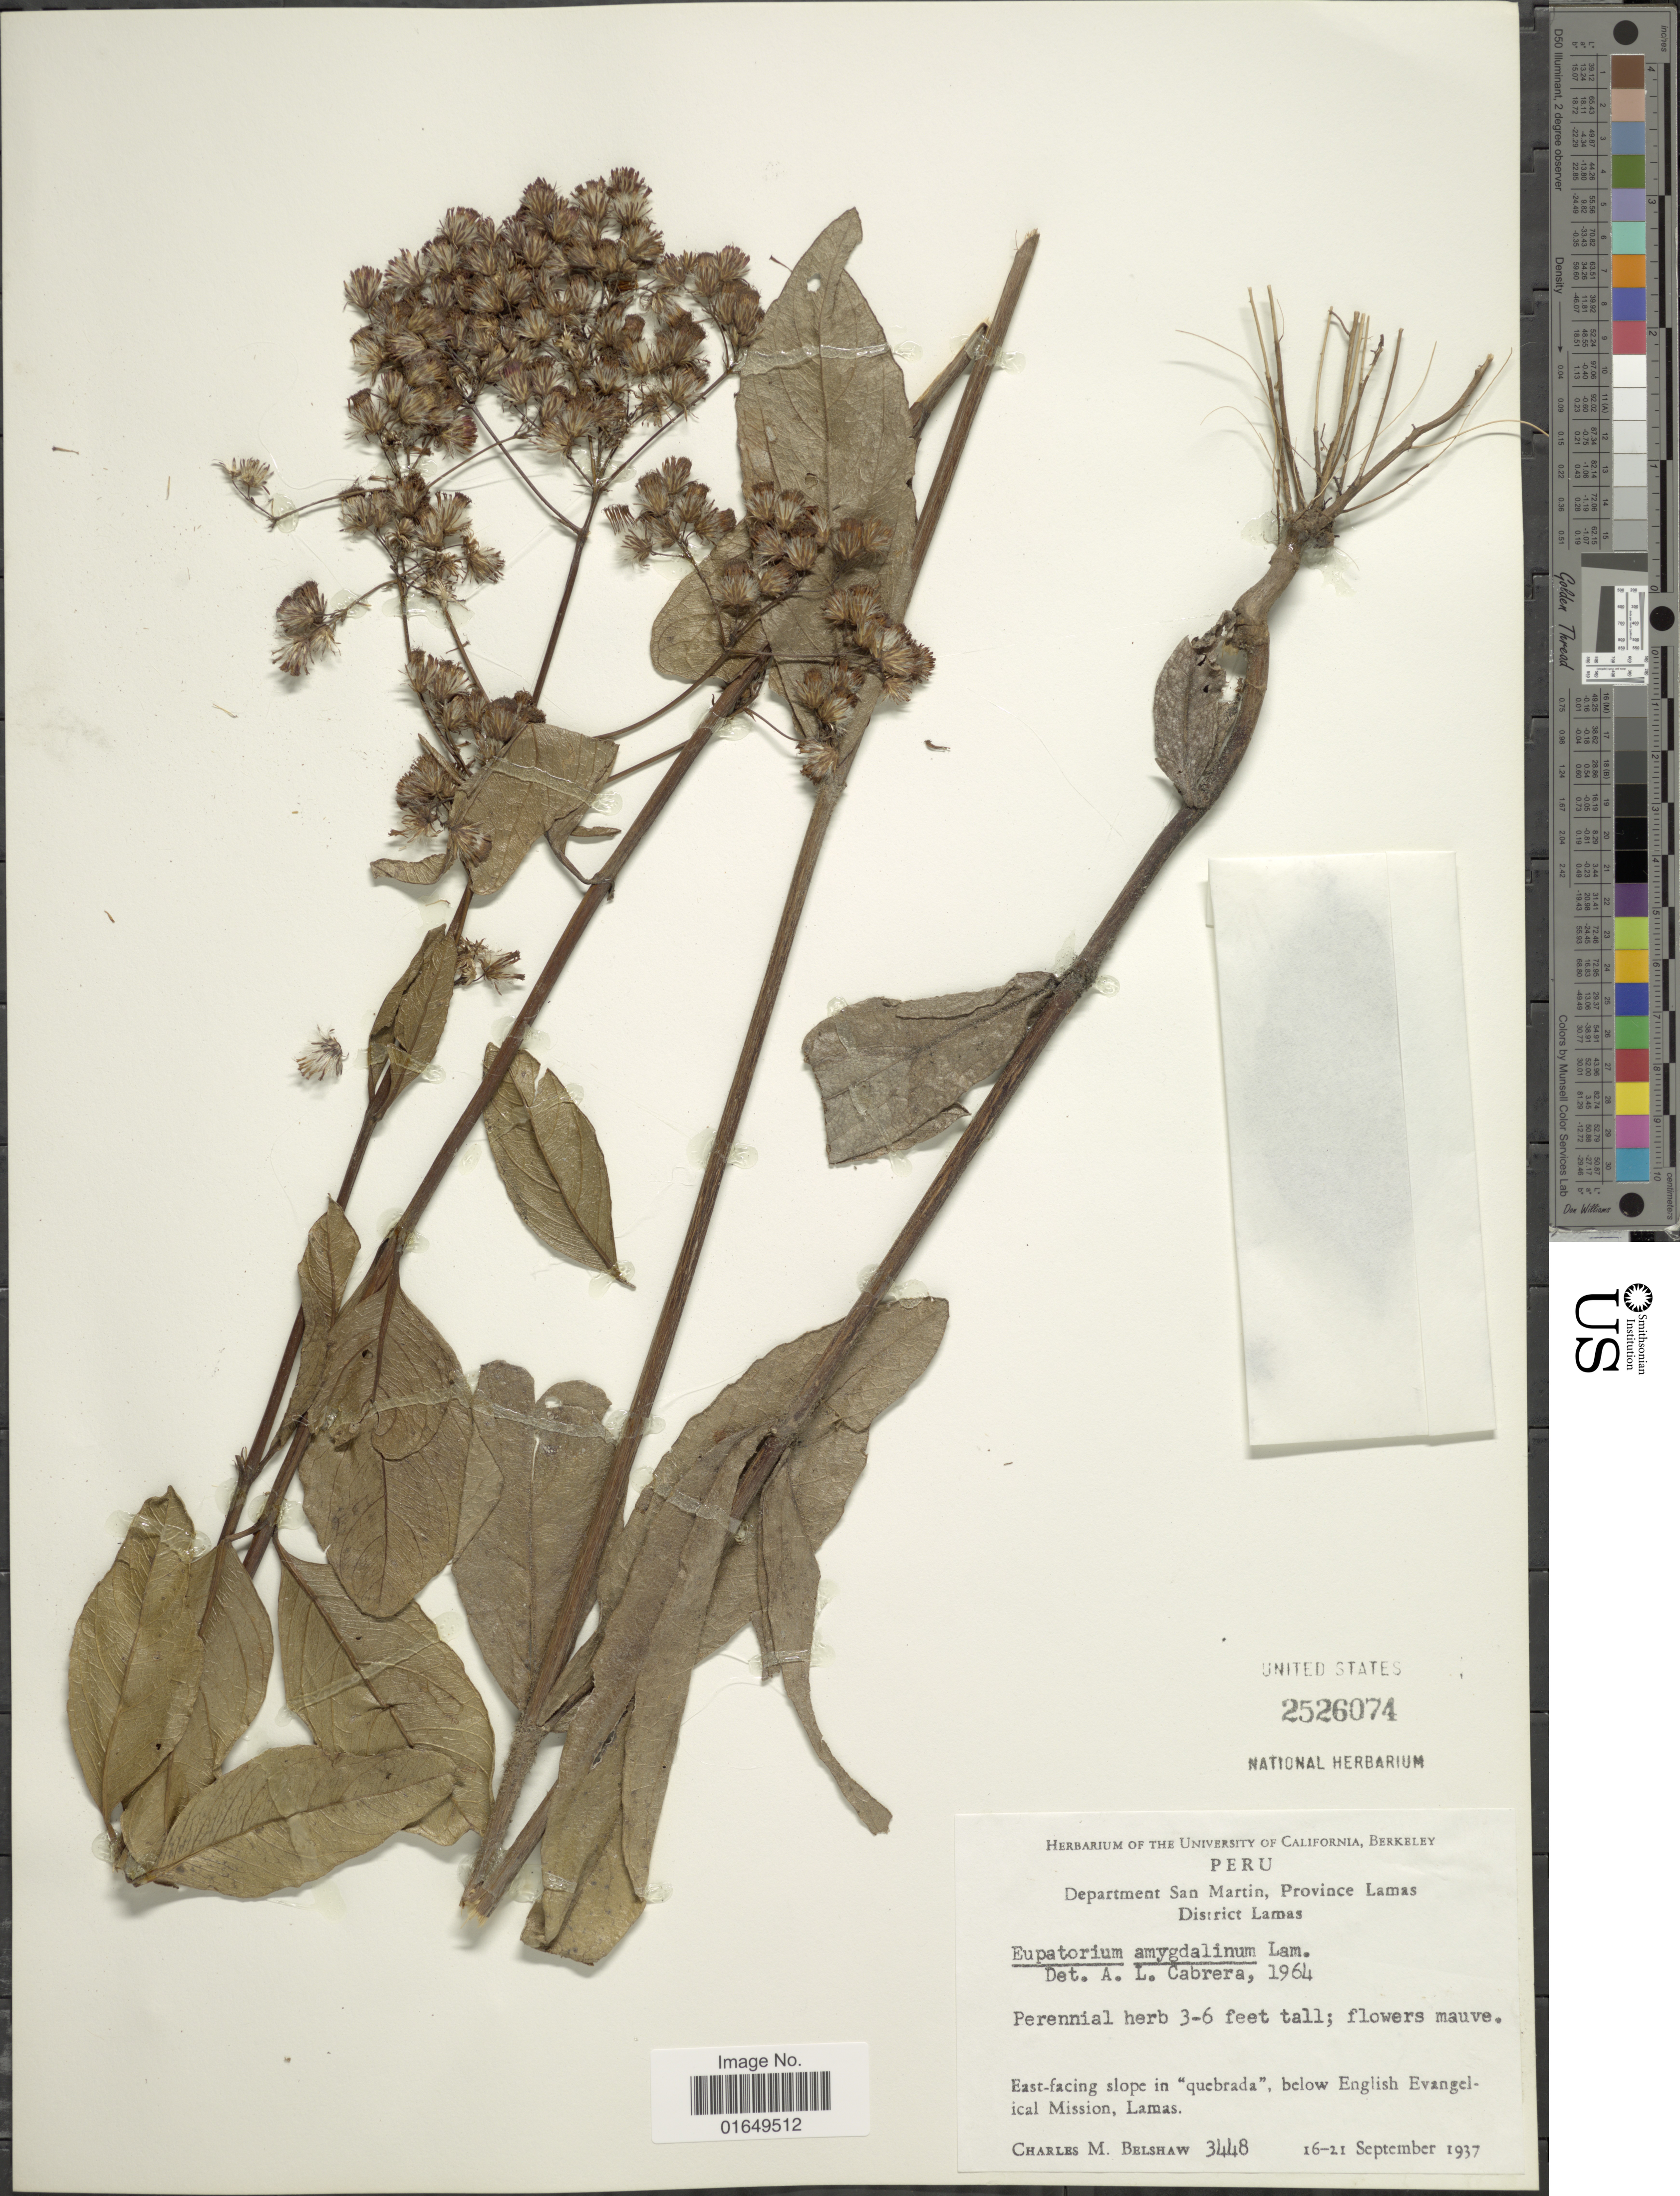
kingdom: Plantae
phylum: Tracheophyta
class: Magnoliopsida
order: Asterales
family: Asteraceae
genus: Ayapana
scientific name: Ayapana amygdalina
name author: (Lam.) R.M. King & H. Rob.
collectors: C. Shaw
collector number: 3448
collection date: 1937-09-16/1937-09-21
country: Peru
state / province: San Martín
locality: Province Lamas, east-facing slope in "quebrada", below English Evangelical Mission, Lamas.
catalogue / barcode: US 2526074